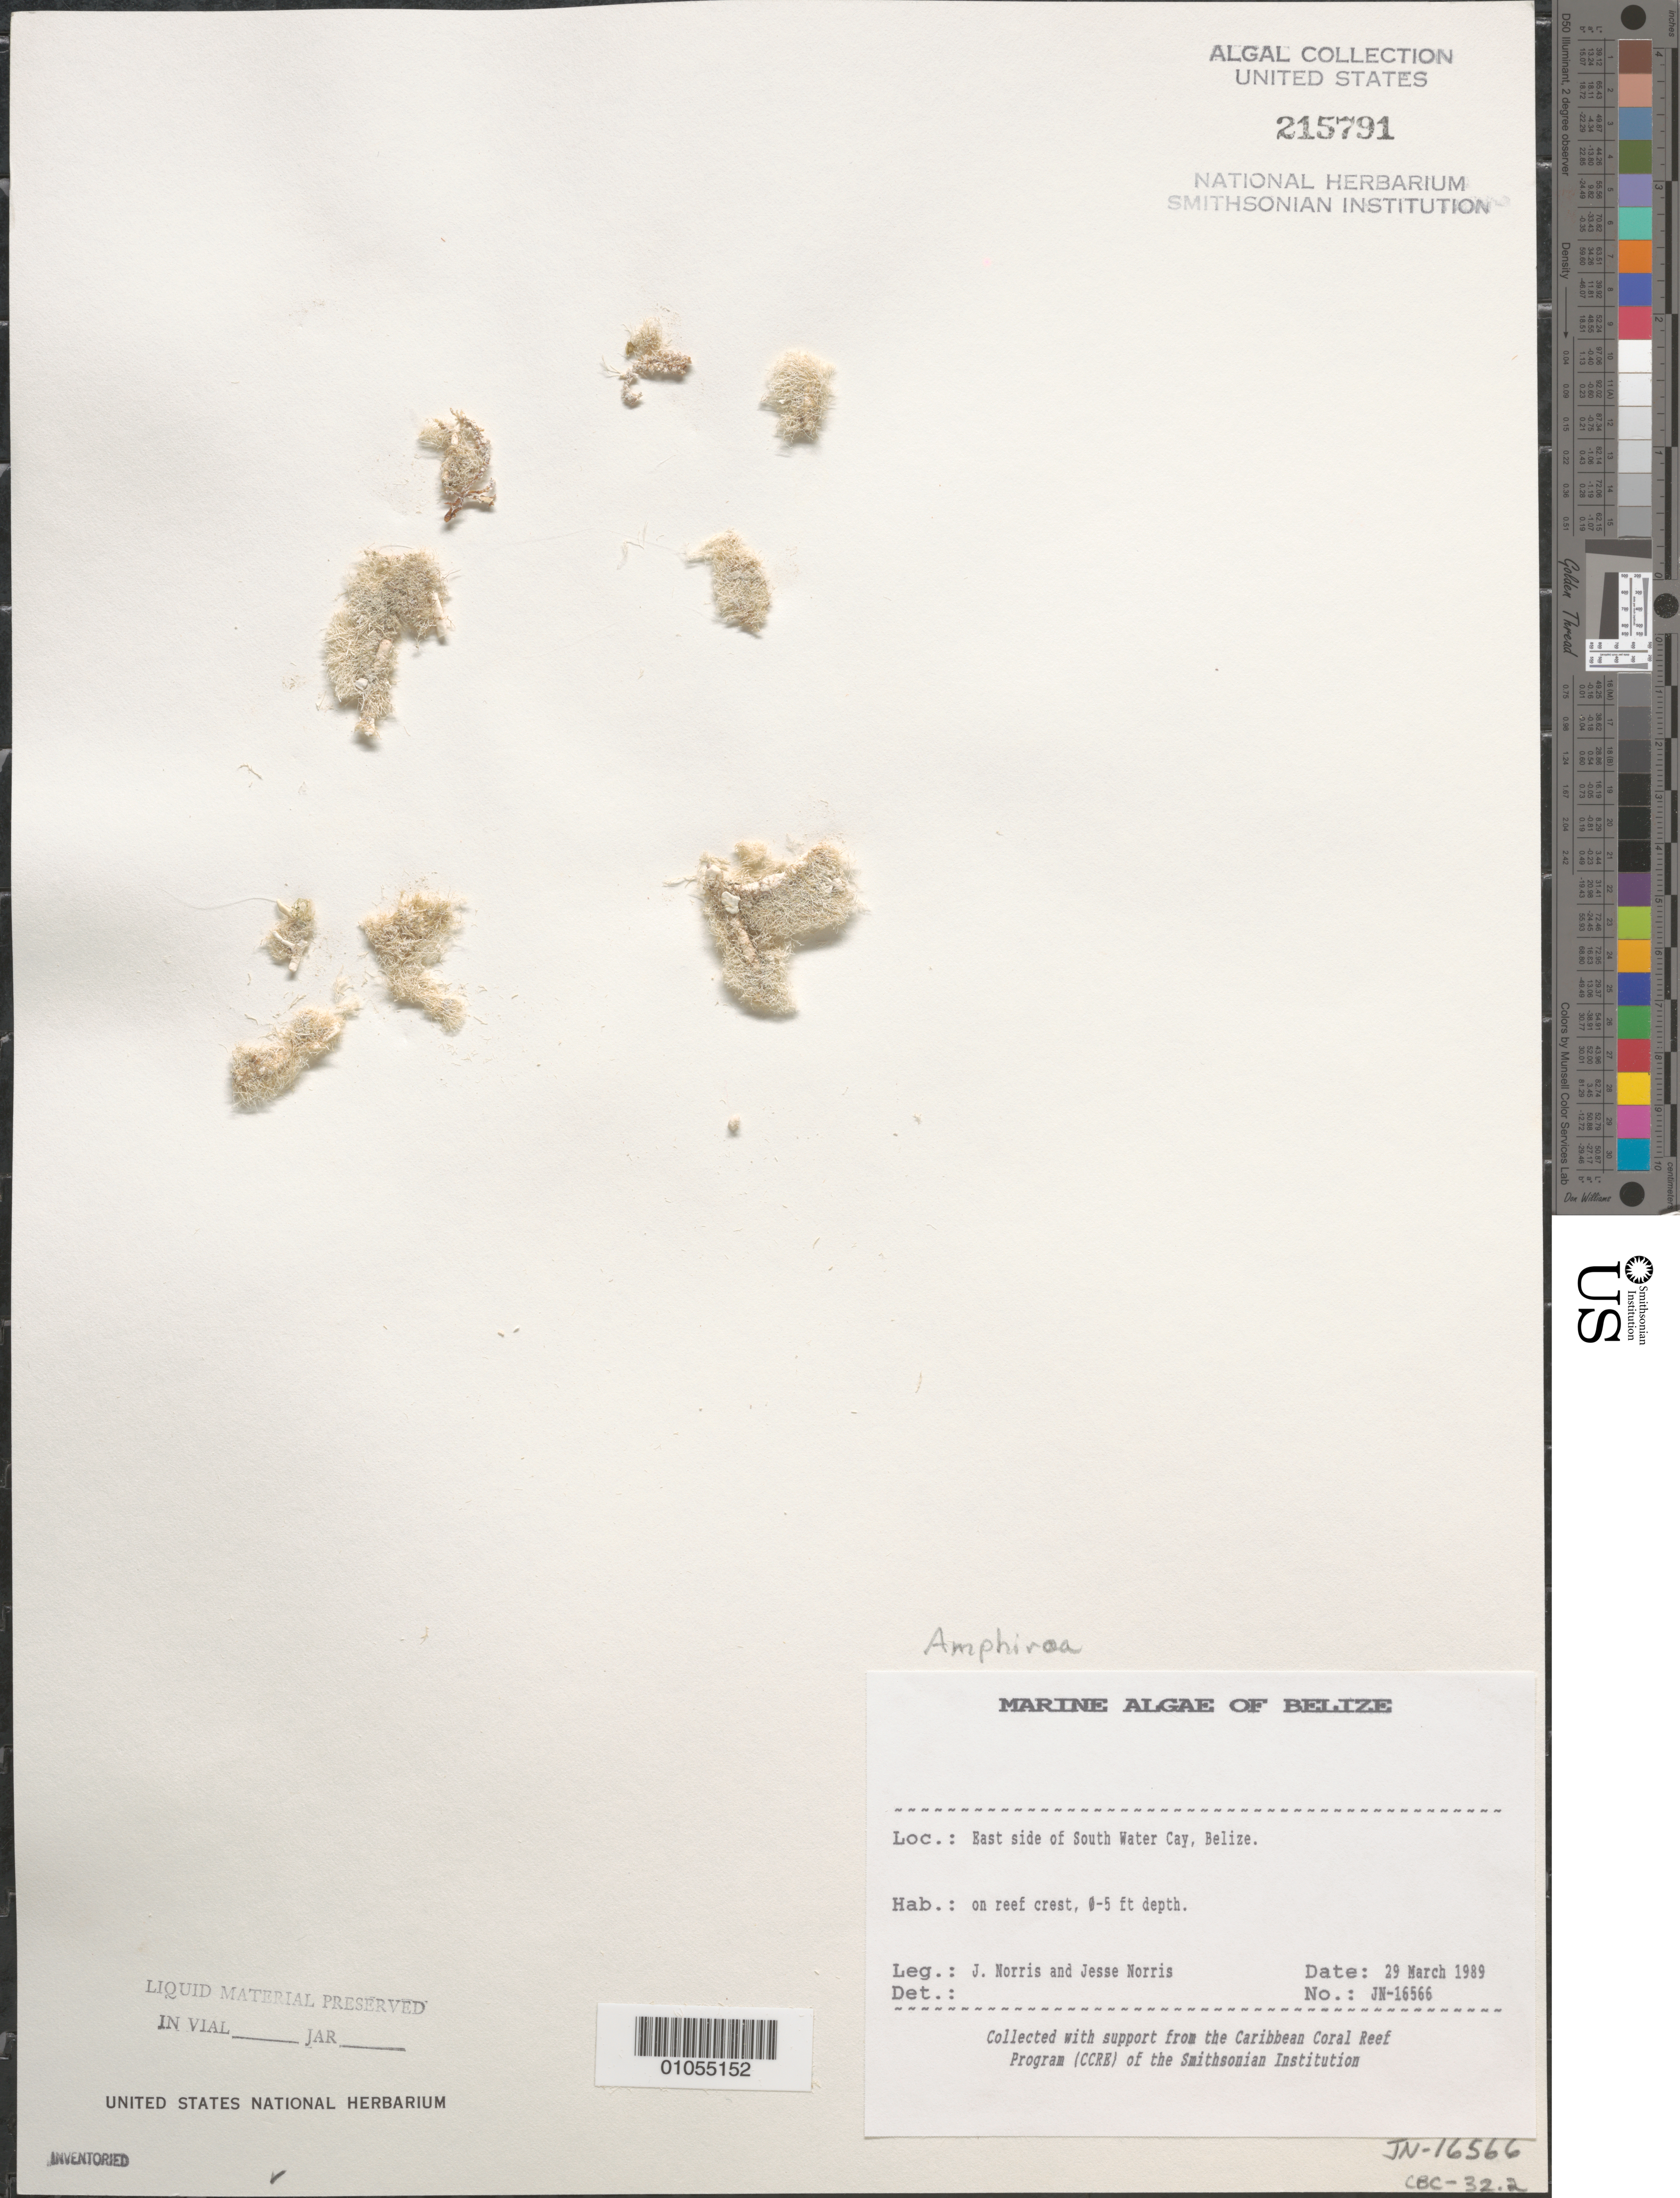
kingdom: Plantae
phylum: Rhodophyta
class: Florideophyceae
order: Corallinales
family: Lithophyllaceae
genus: Amphiroa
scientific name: Amphiroa sp.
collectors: J. N. Norris & J. A. Norris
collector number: JN-16566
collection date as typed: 29 Mar 1989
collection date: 1989-03-29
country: Belize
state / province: Stann Creek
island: South Water Cay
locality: East side of South Water Cay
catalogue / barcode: US 215791